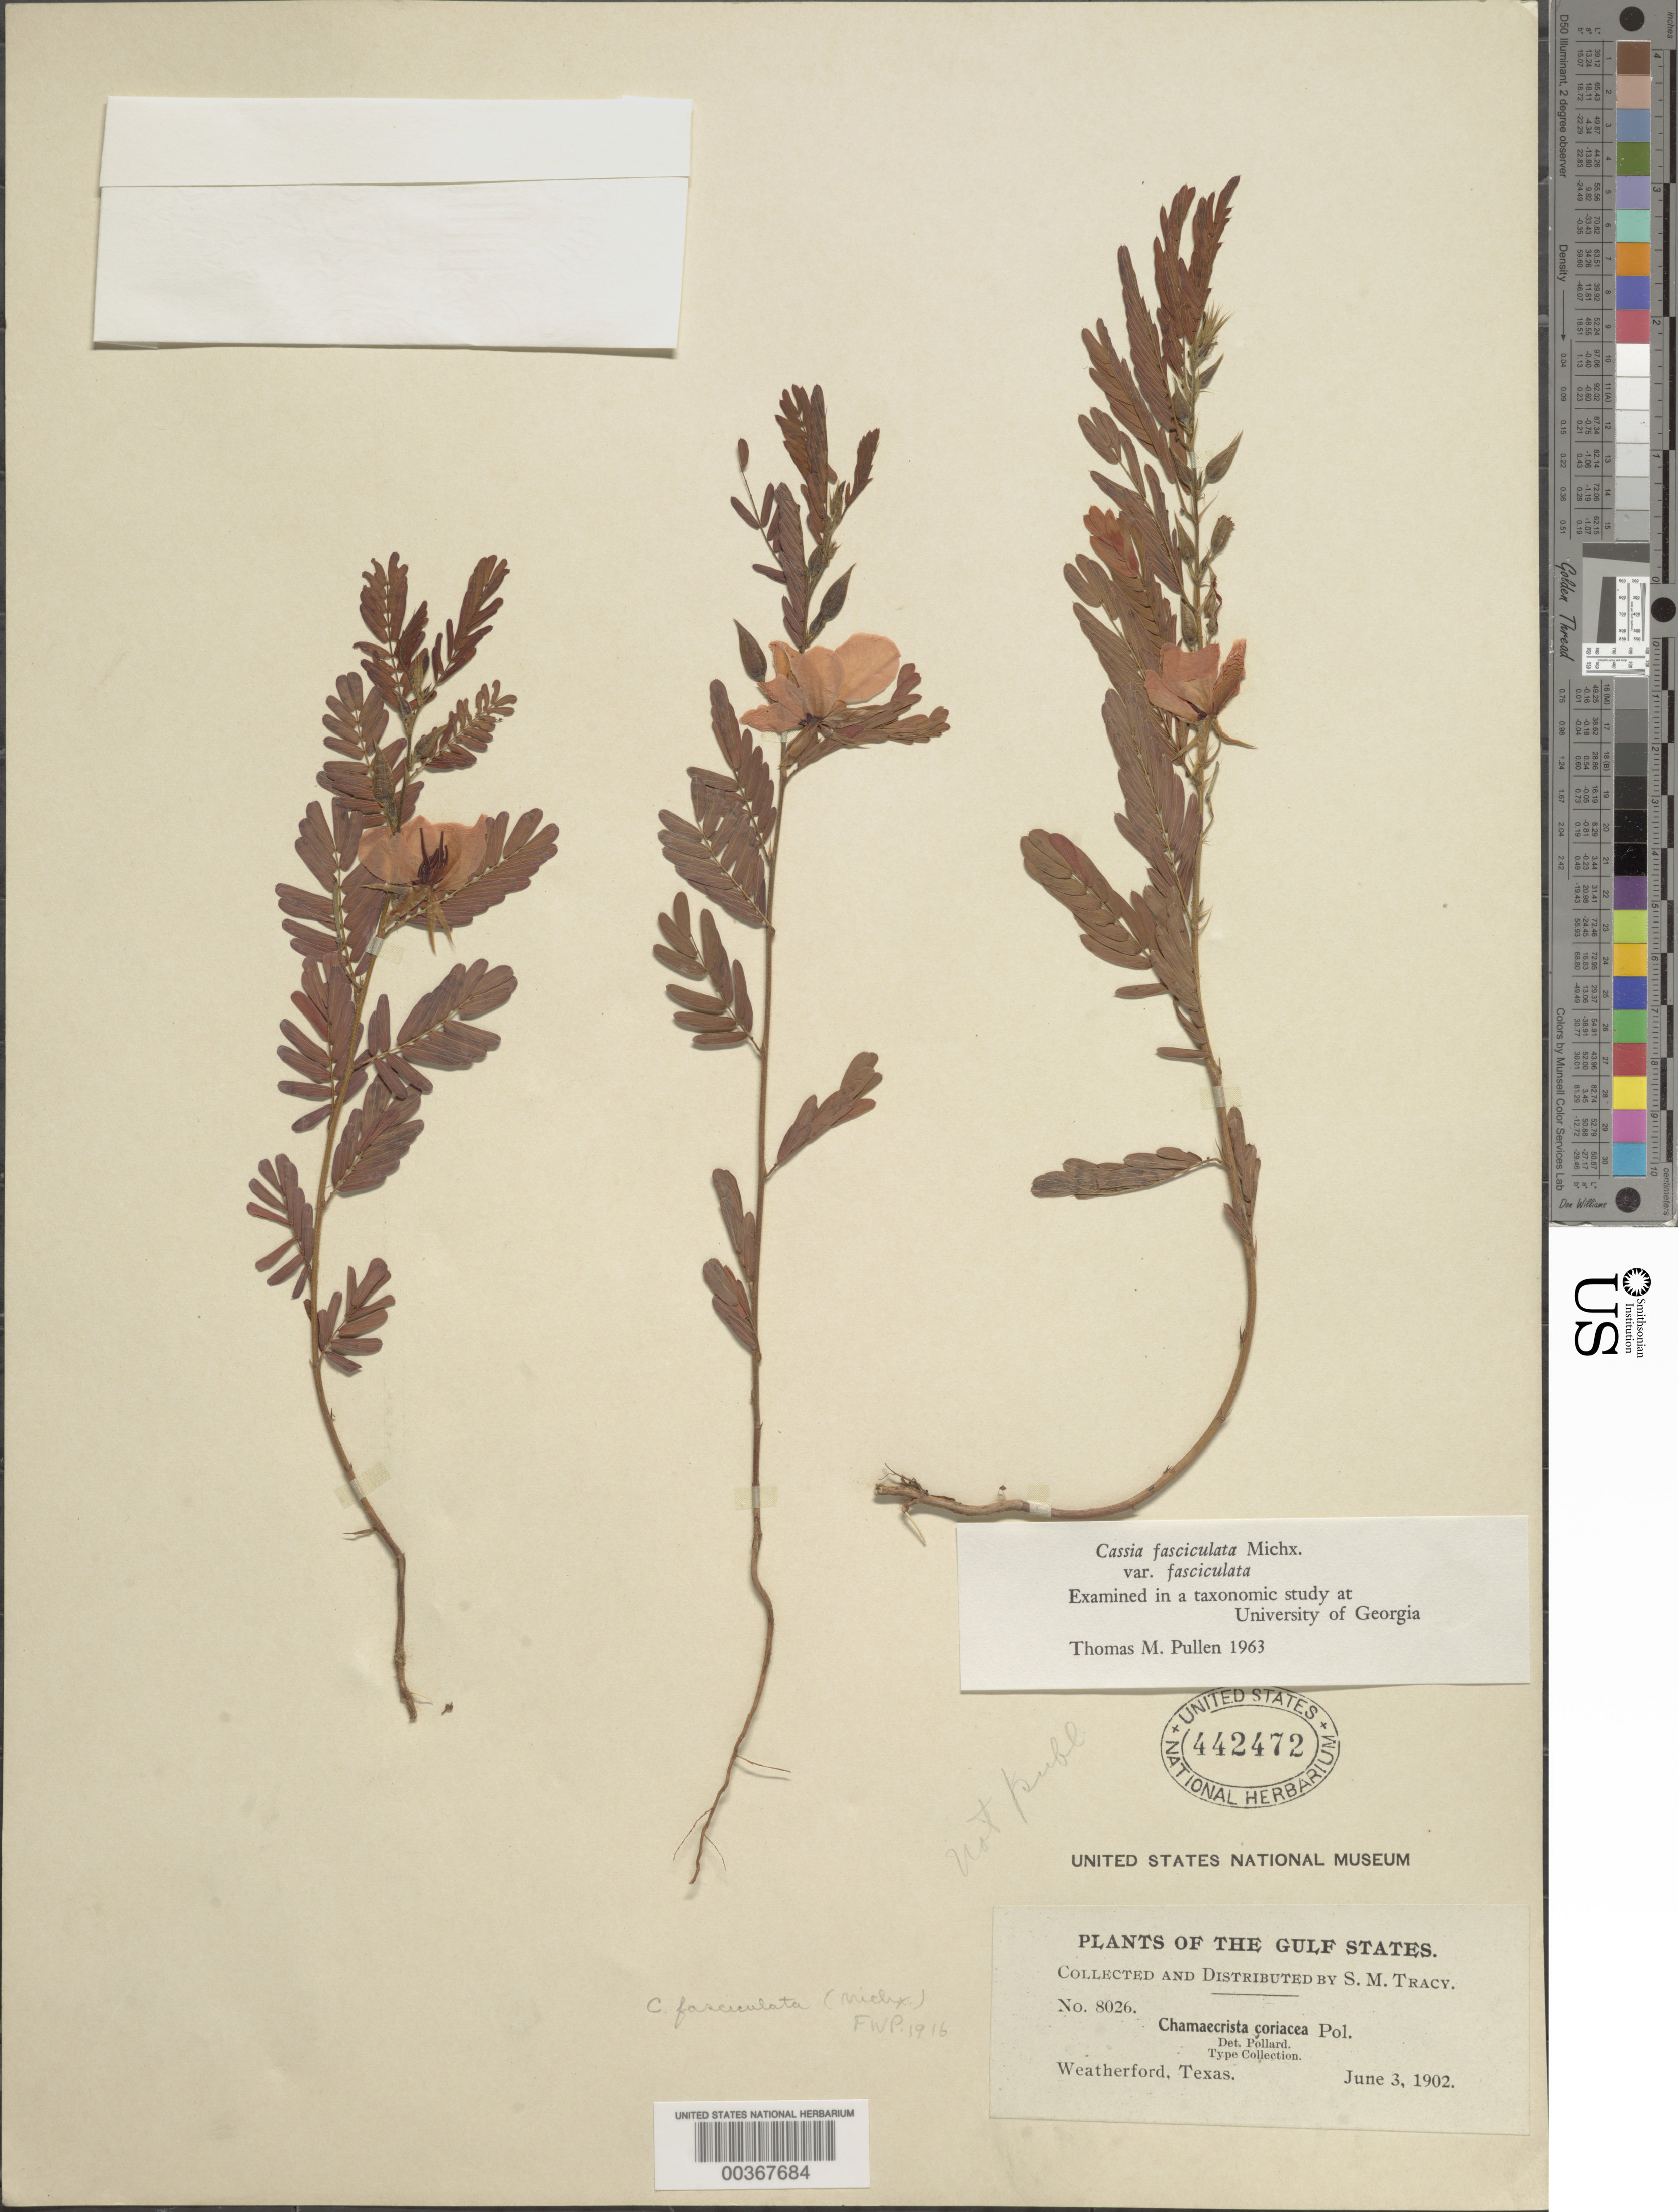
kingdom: Plantae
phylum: Tracheophyta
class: Magnoliopsida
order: Fabales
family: Fabaceae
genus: Chamaecrista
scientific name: Chamaecrista fasciculata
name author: (Michx.) Greene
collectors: S. M. Tracy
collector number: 8026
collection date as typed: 03 Jun 1902 and 20 Oct 1906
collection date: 1902-06-03,1906-10-20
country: United States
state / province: Texas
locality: Weatherford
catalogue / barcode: US 442472